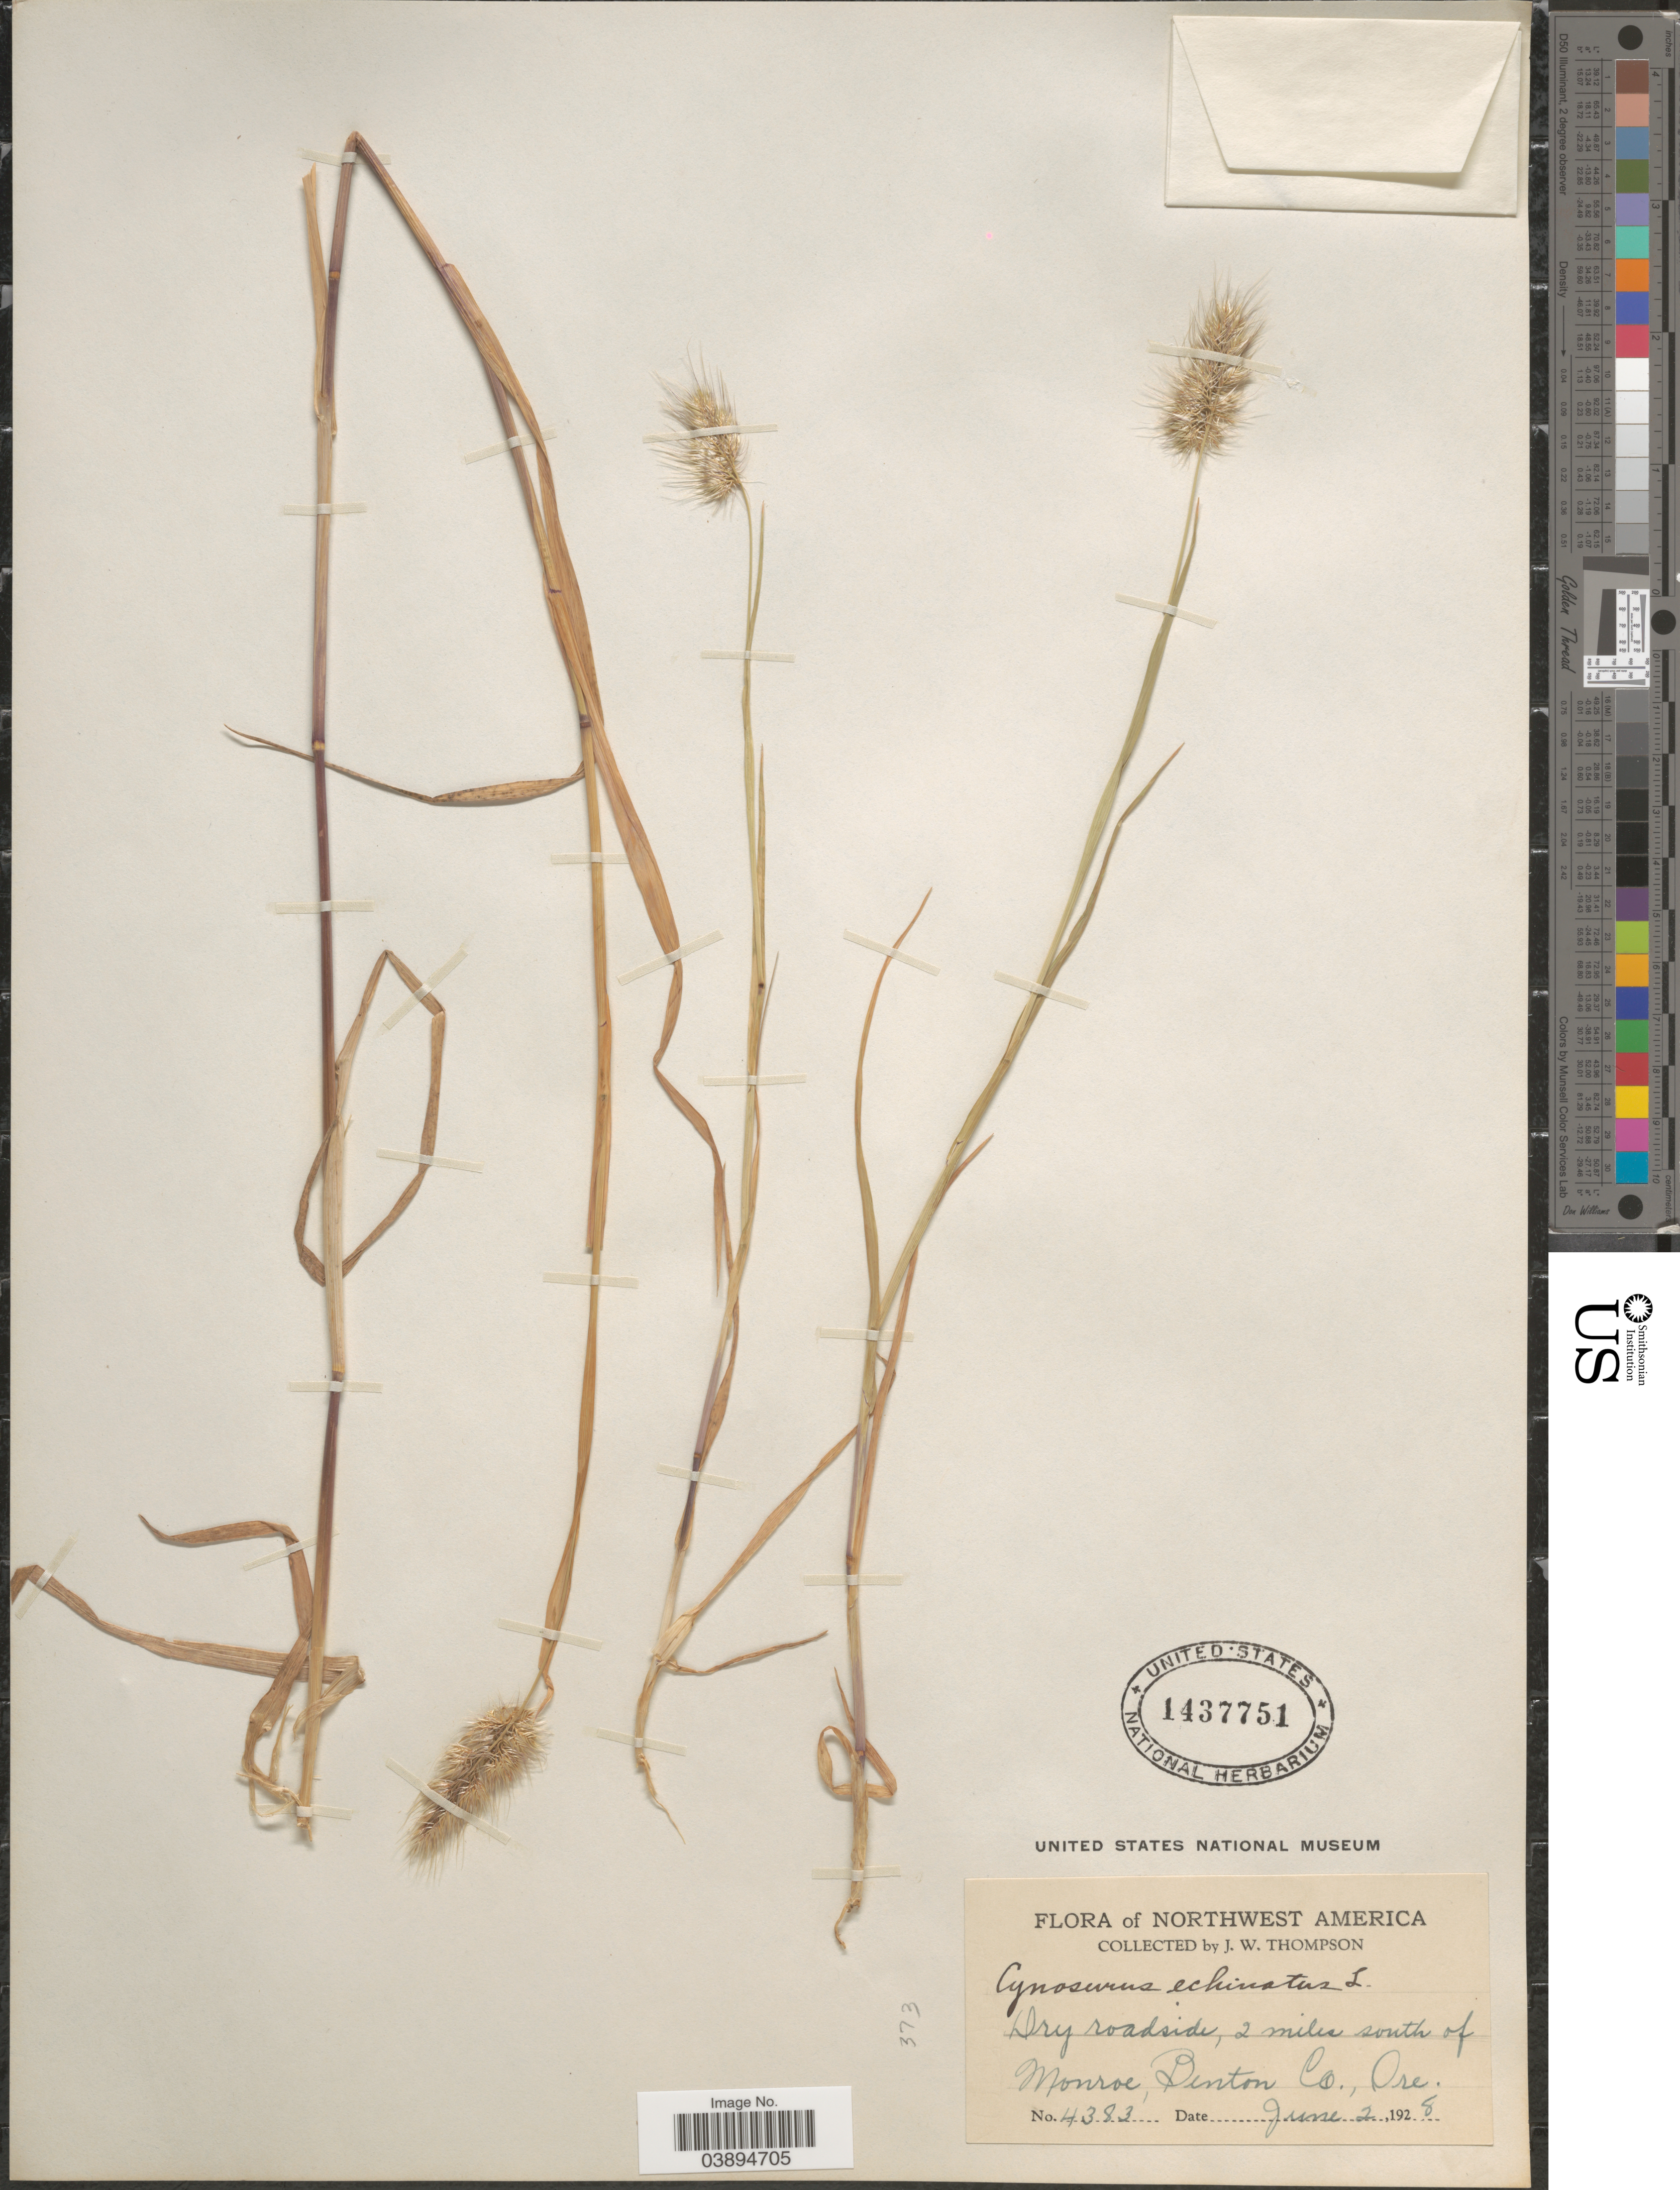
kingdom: Plantae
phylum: Tracheophyta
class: Liliopsida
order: Poales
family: Poaceae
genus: Cynosurus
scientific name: Cynosurus echinatus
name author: L.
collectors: J. Thompson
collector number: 4383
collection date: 1928-06-02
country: United States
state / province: Oregon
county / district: Benton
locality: Dry roadside, 2 miles south of Monroe, Benton Co.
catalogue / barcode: US 1437751